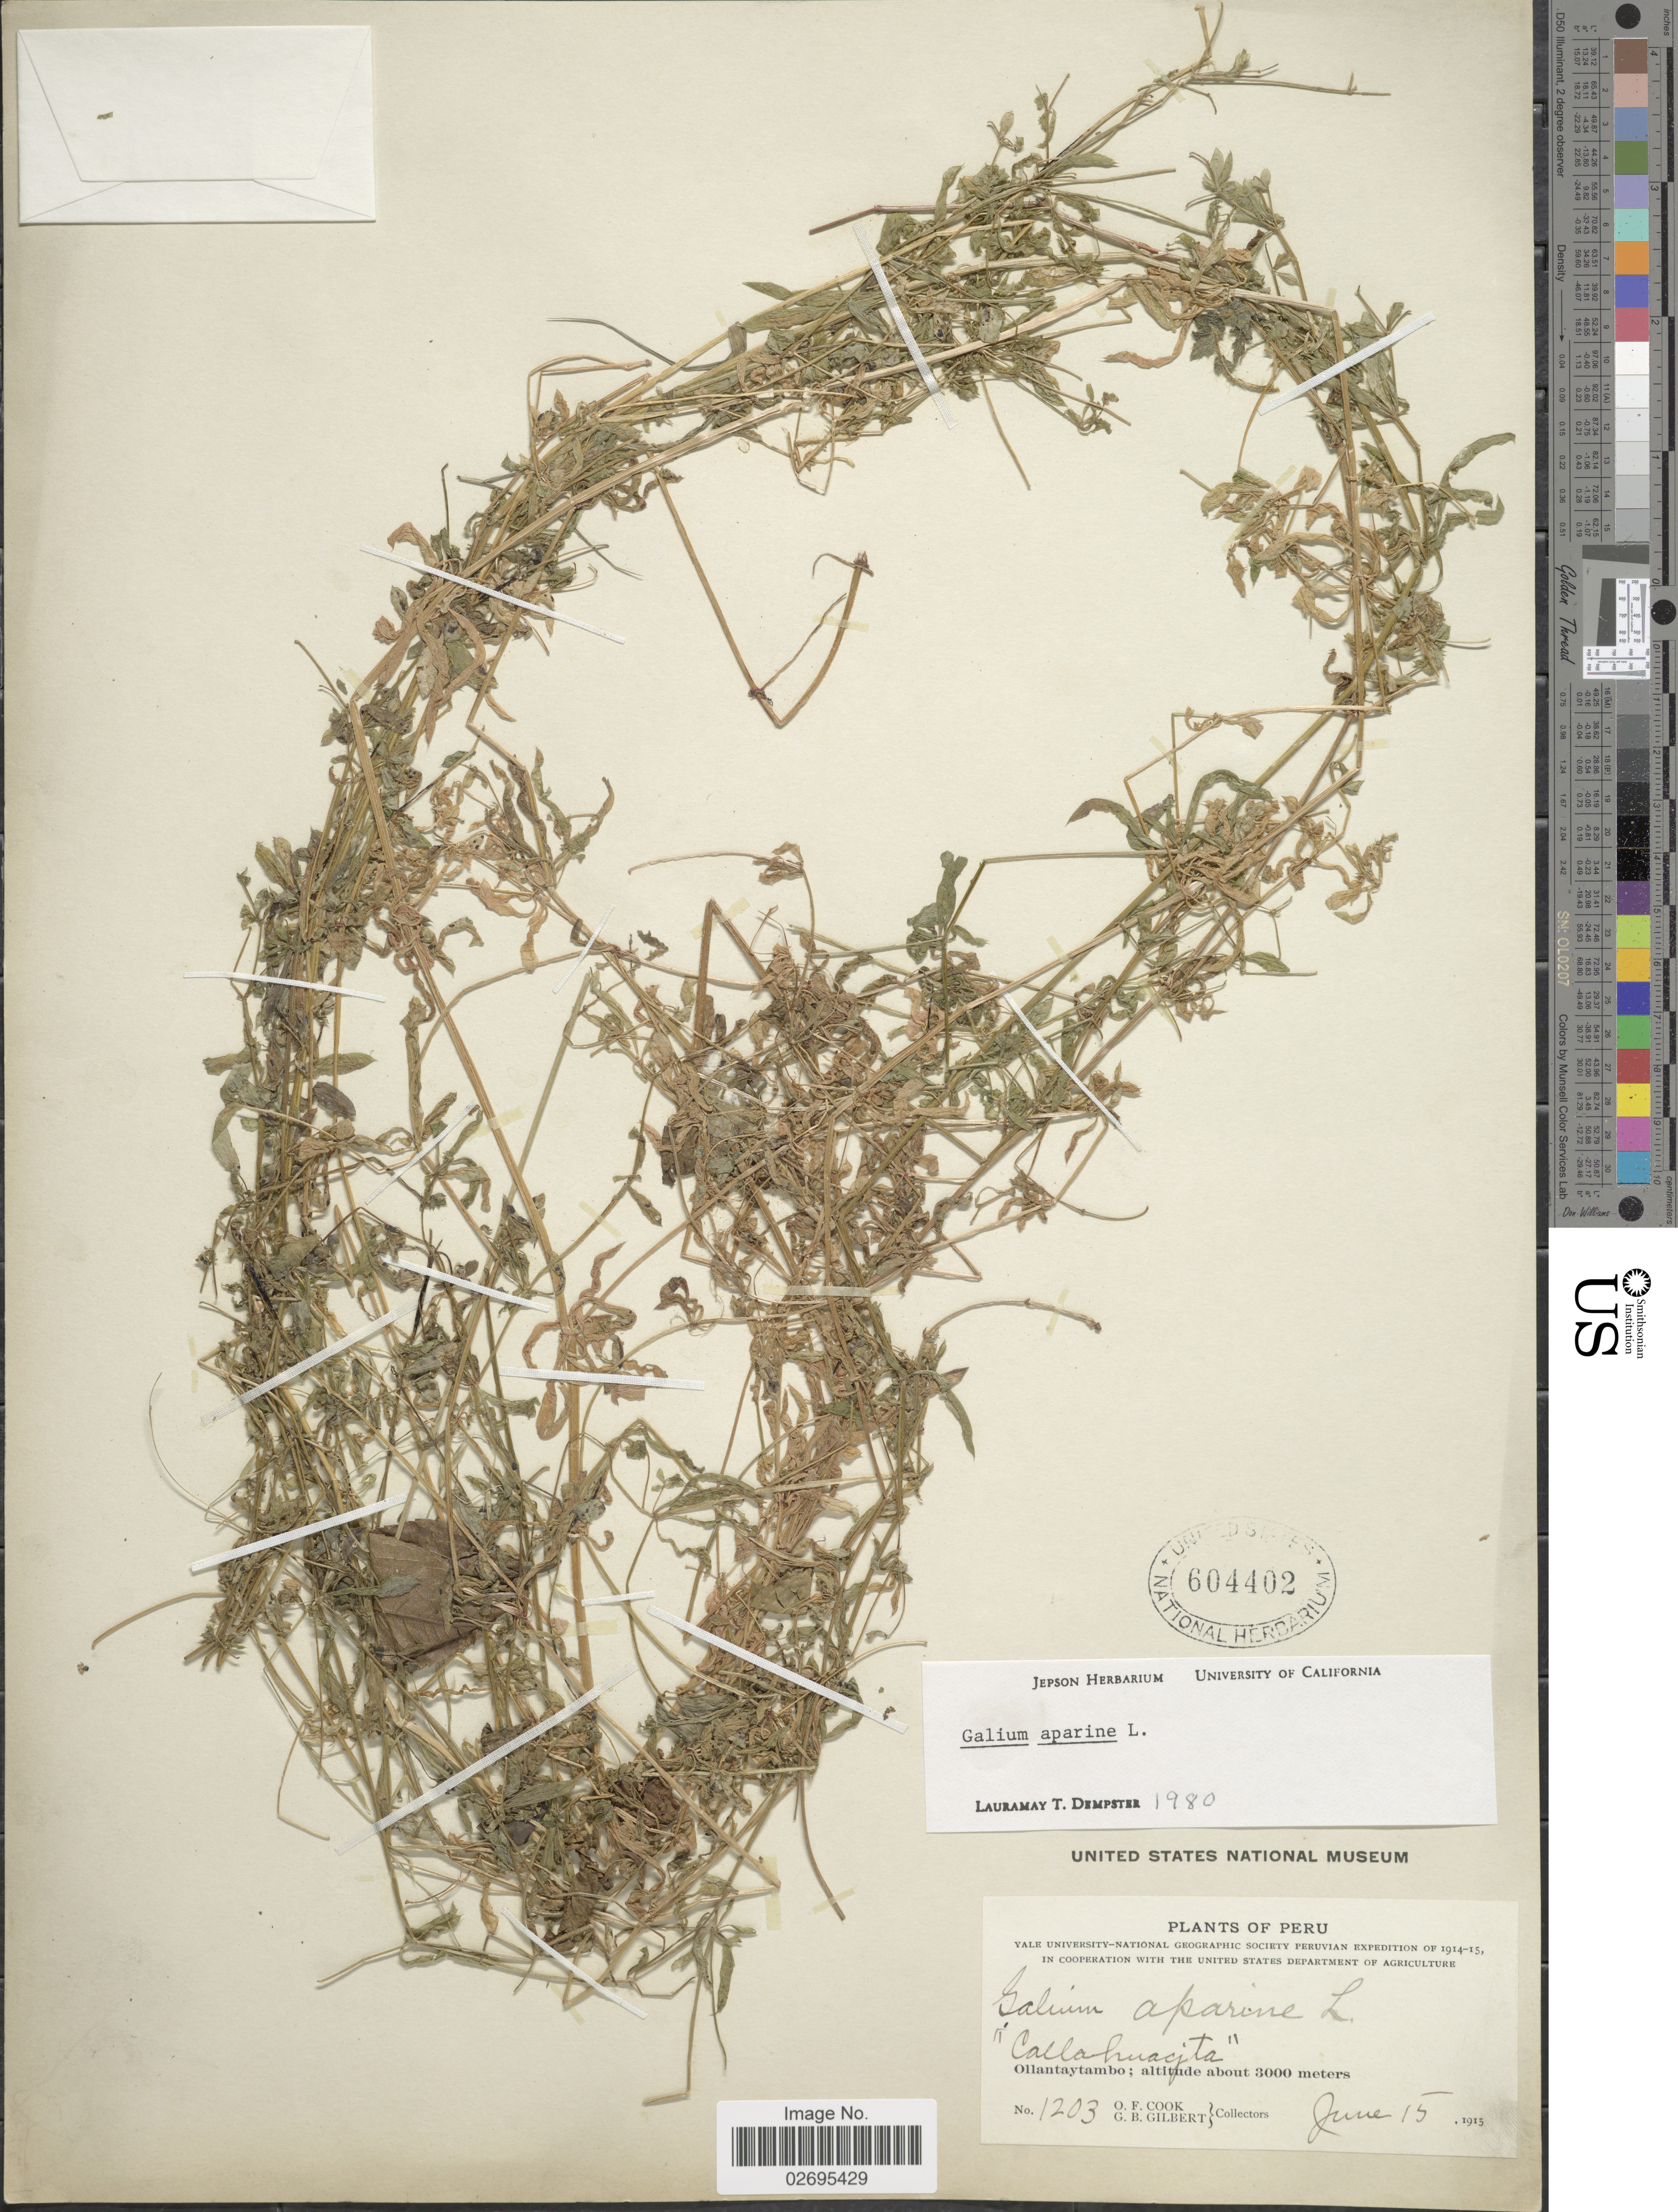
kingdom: Plantae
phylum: Tracheophyta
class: Magnoliopsida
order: Gentianales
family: Rubiaceae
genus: Galium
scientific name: Galium aparine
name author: L.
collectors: O. F. Cook & G. B. Gilbert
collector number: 1203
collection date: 1915-06-15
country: Peru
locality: Callahuacjta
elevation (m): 3000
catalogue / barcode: US 604402